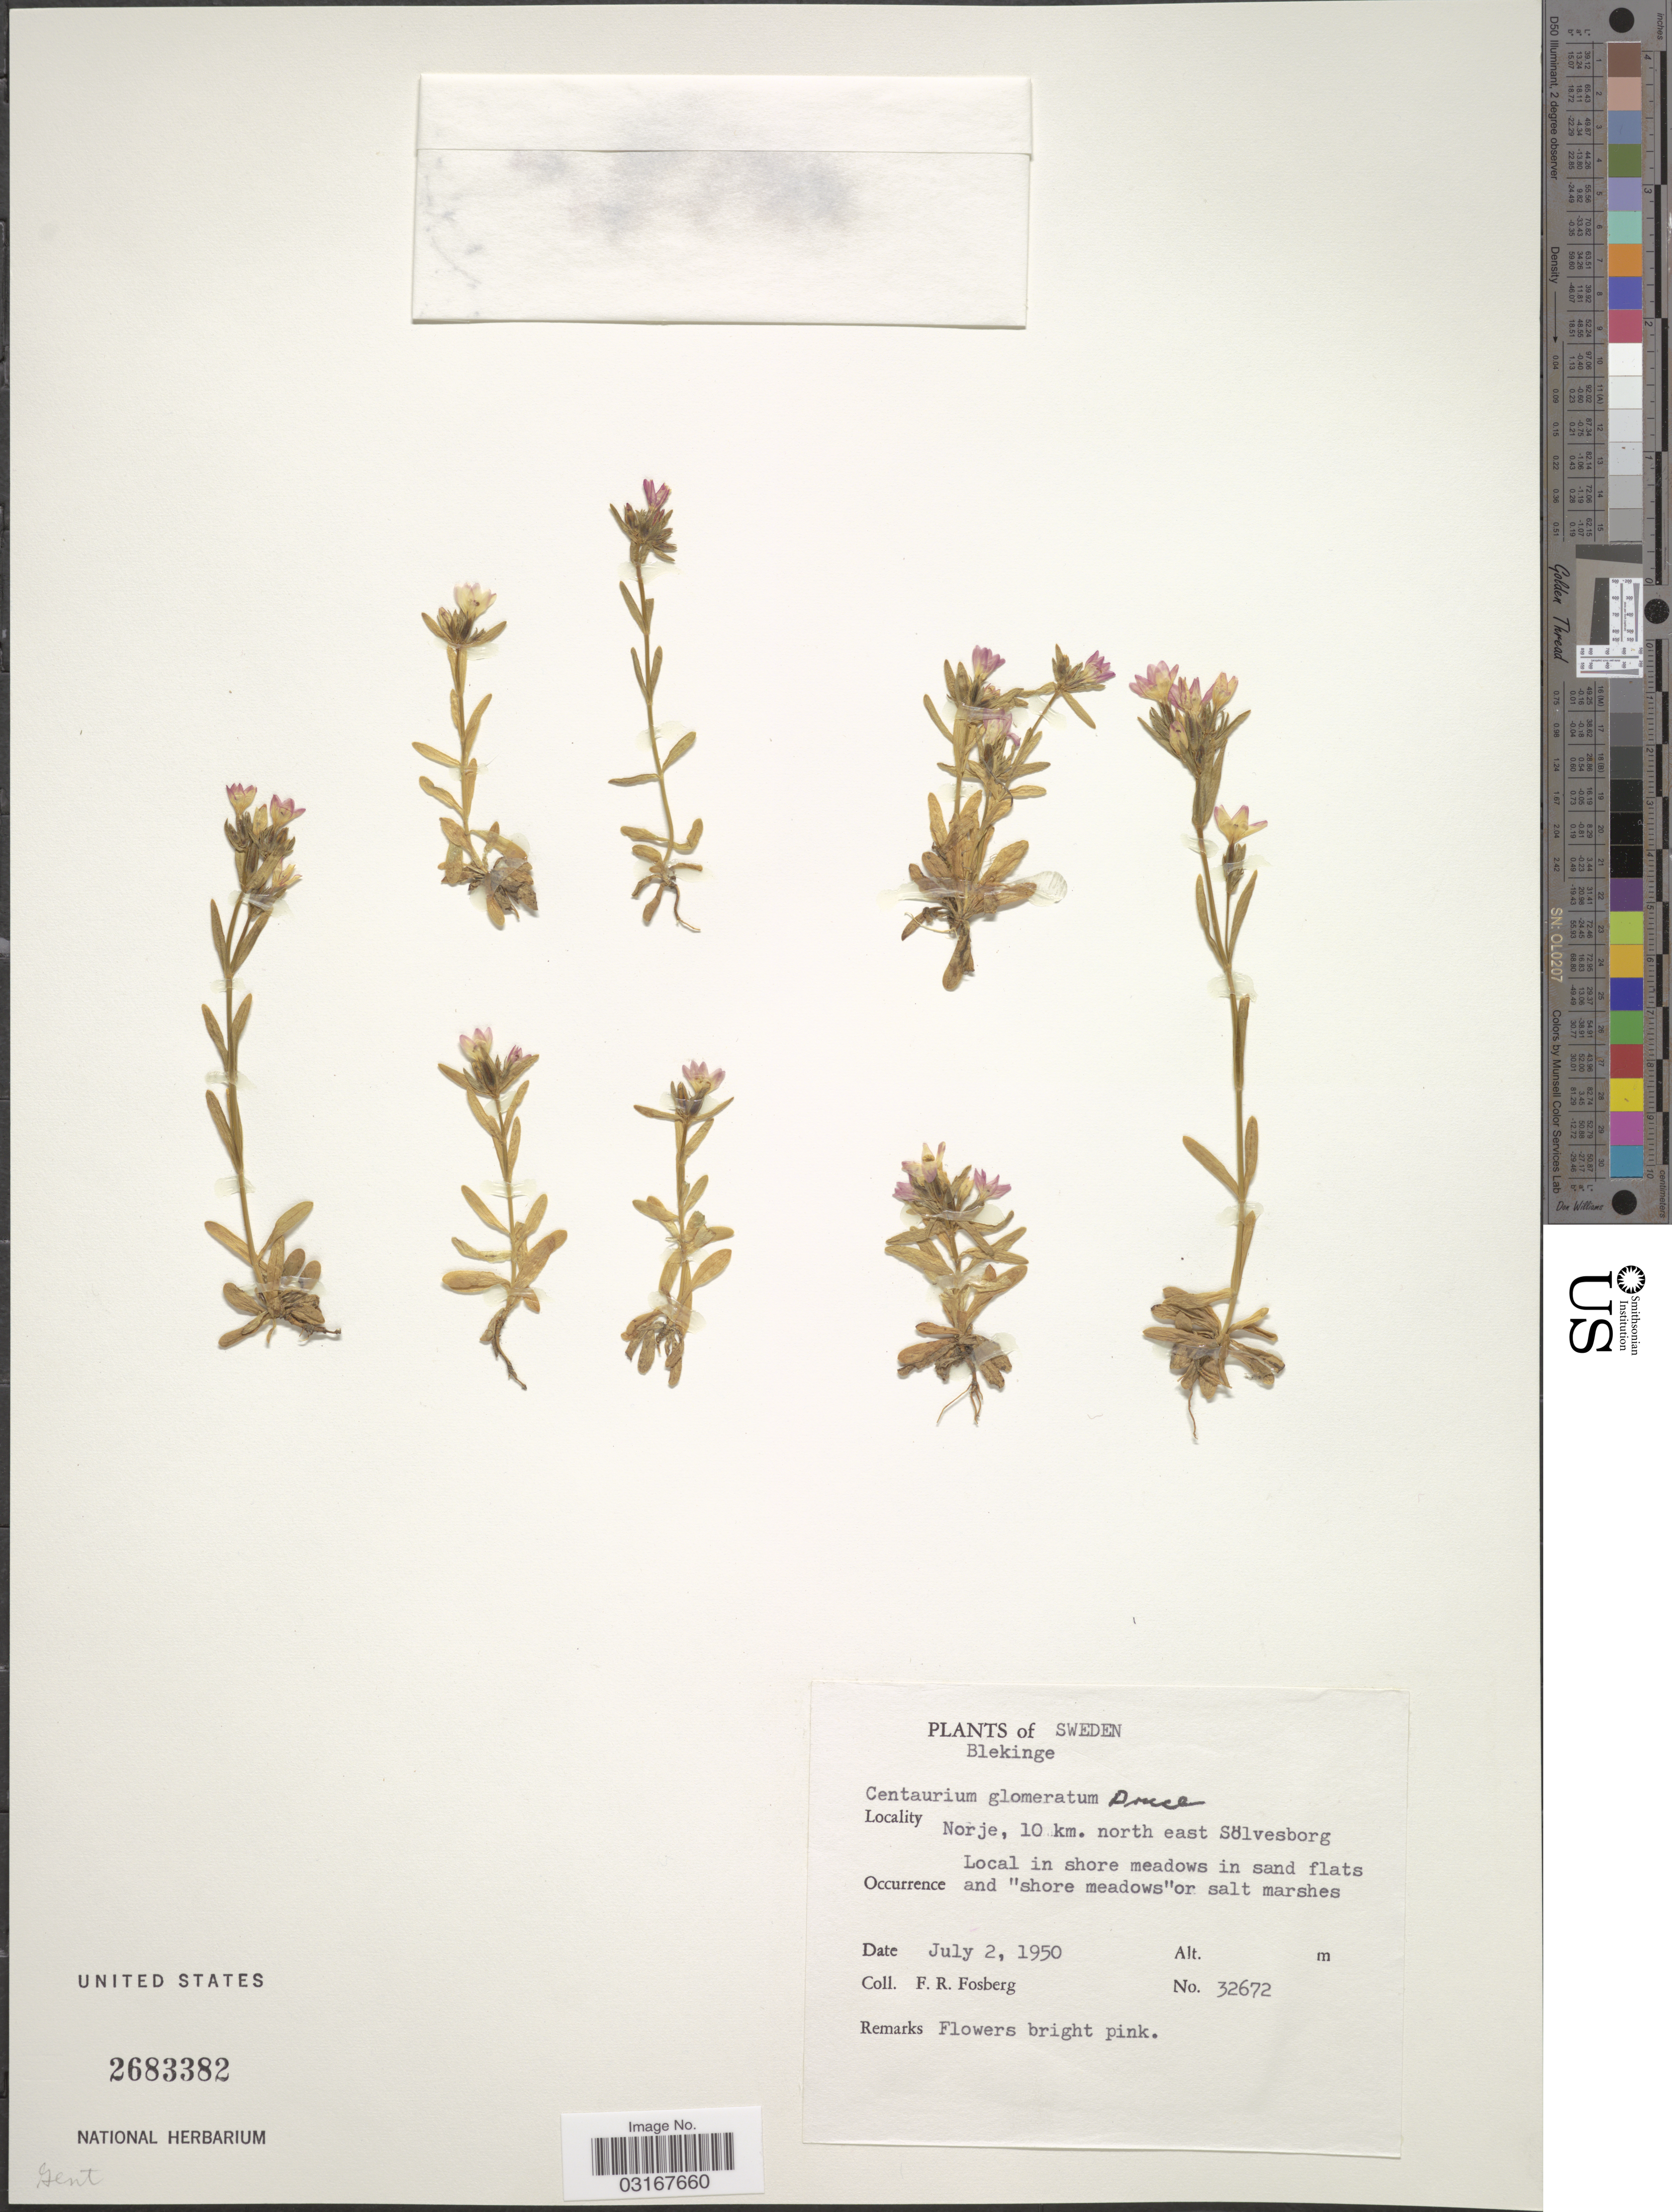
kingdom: Plantae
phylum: Tracheophyta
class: Magnoliopsida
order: Gentianales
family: Gentianaceae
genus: Centaurium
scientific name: Centaurium glomeratum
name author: (Wittr.) Druce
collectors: F. R. Fosberg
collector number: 32672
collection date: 1950-07-02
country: Sweden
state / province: Blekinge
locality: Norje, 10 km. north east Sölvesborg.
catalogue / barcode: US 2683382